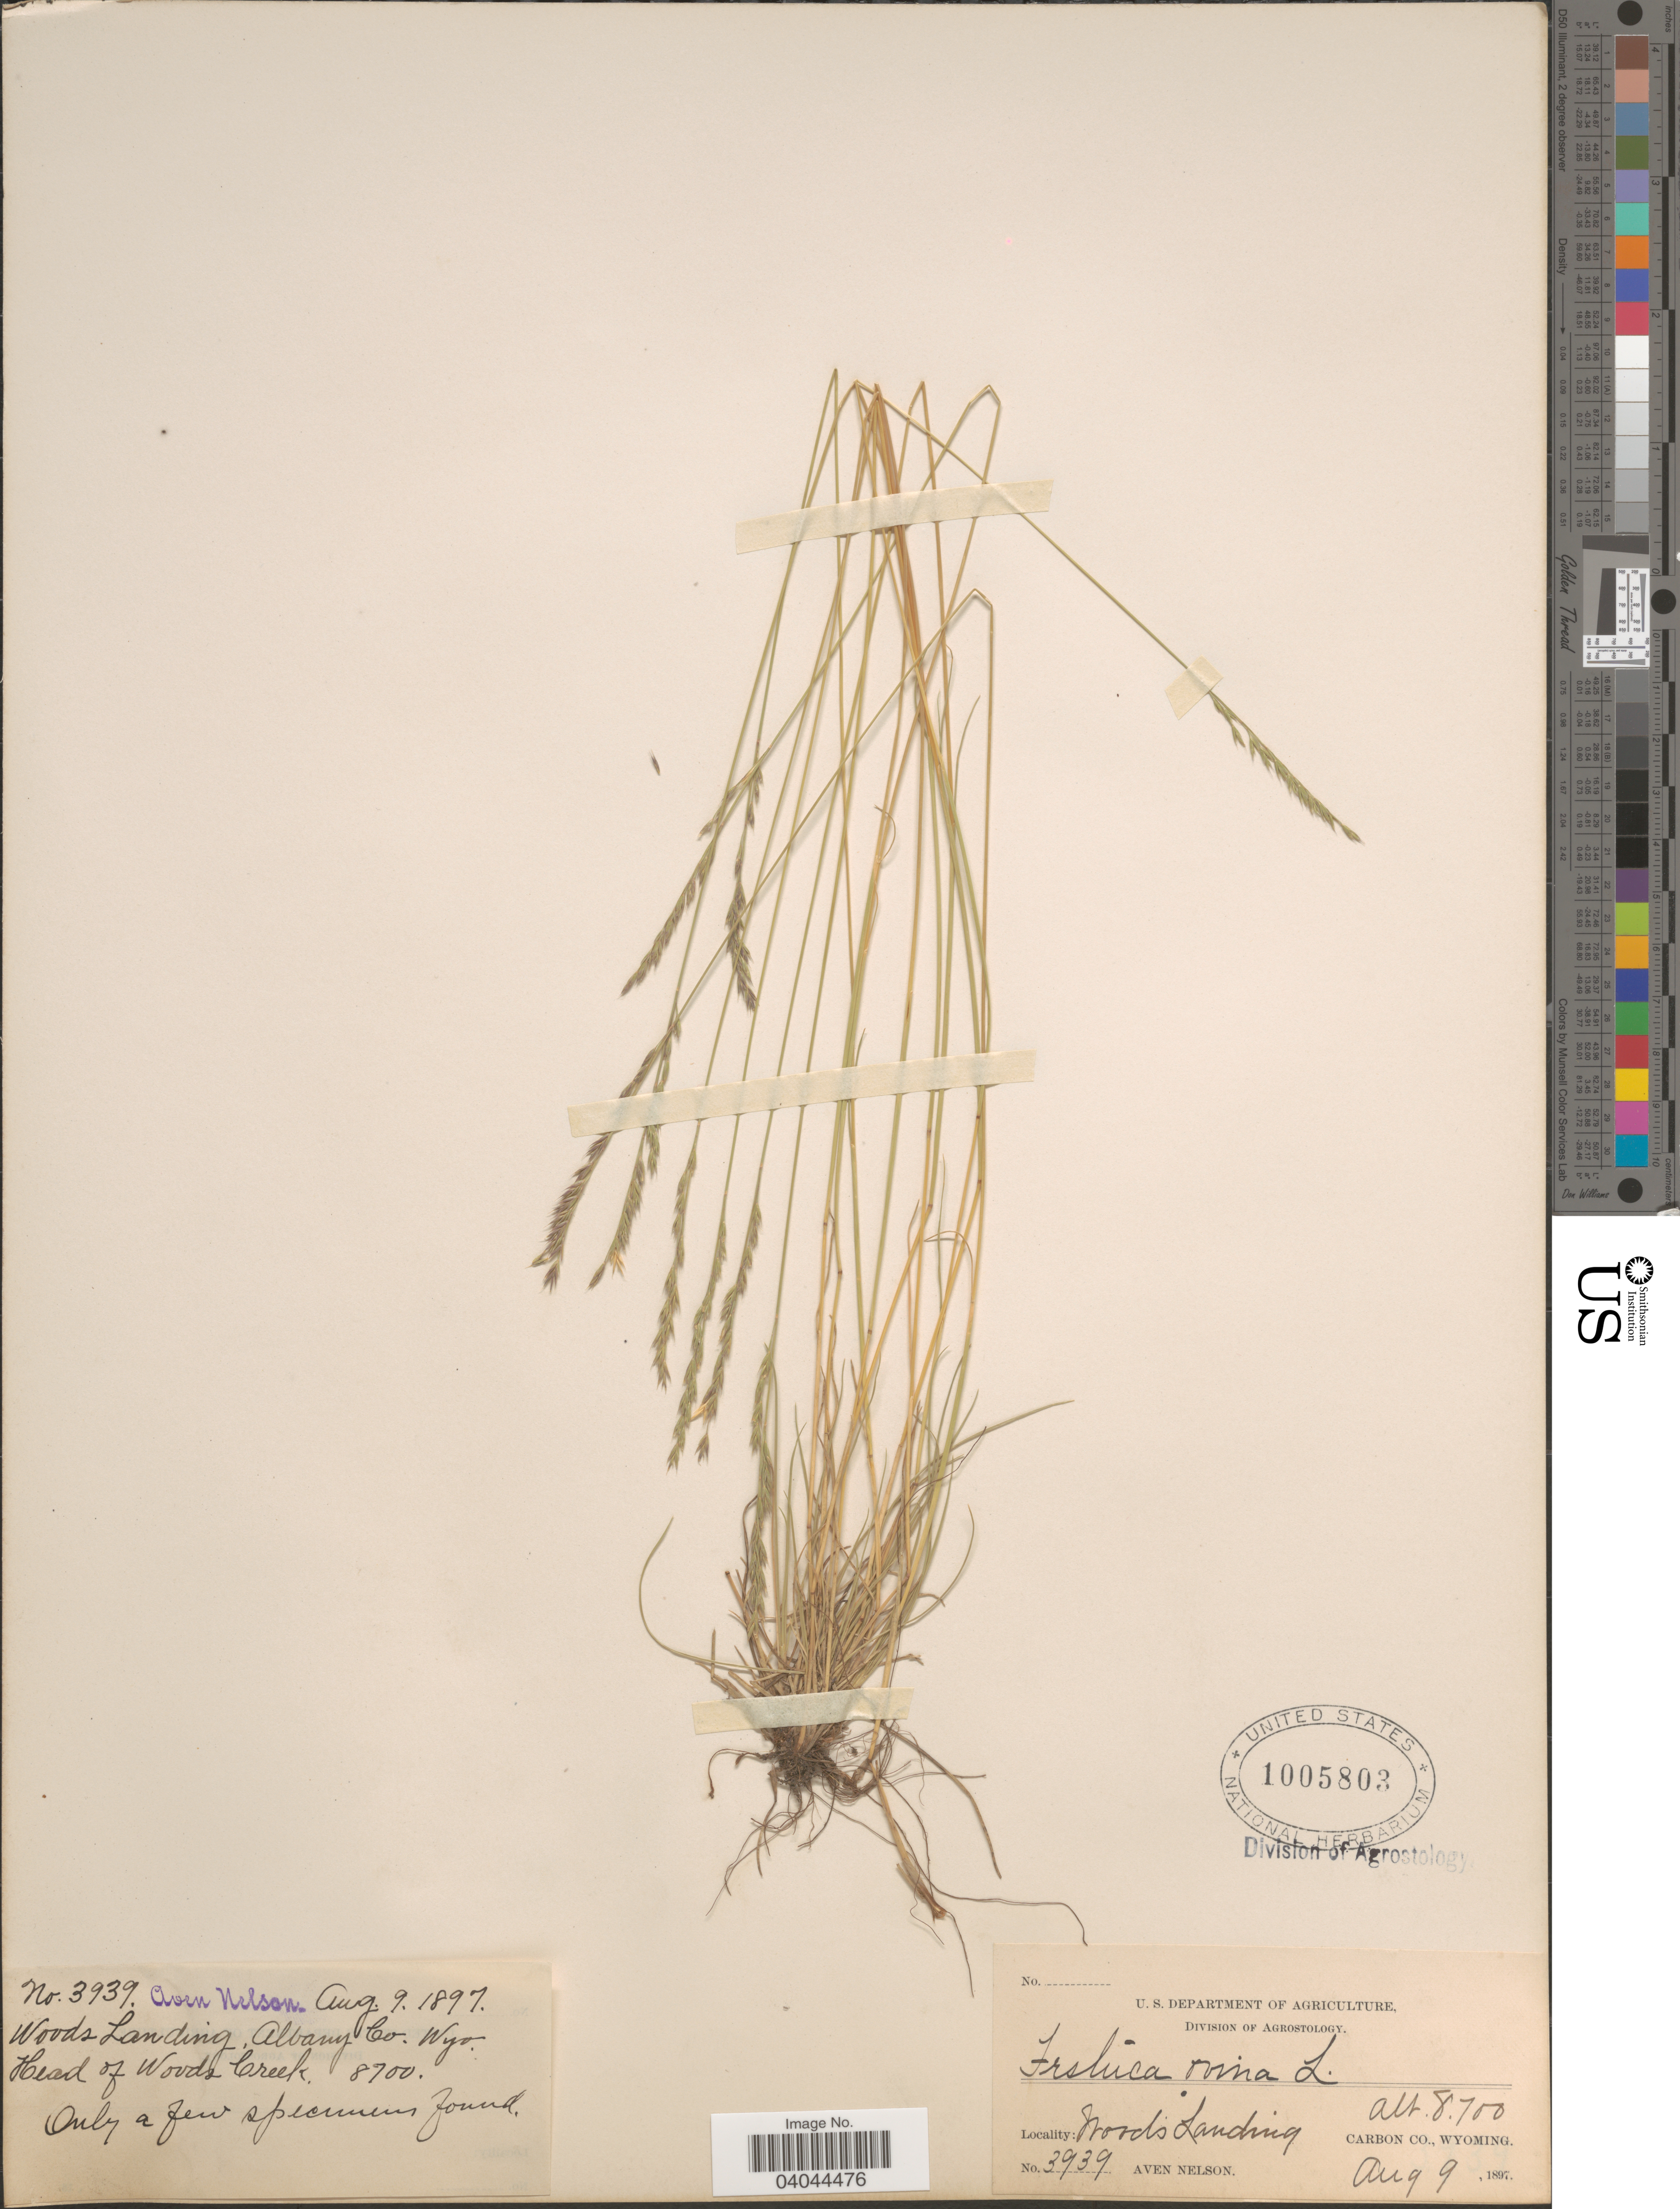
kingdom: Plantae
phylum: Tracheophyta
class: Liliopsida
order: Poales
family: Poaceae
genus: Festuca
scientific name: Festuca ovina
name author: L.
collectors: A. Nelson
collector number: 3939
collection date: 1897-08-09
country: United States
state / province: Wyoming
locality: Woods Landing, Carbon Co. Albany Co. Head of Woods Creek.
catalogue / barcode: US 1005803